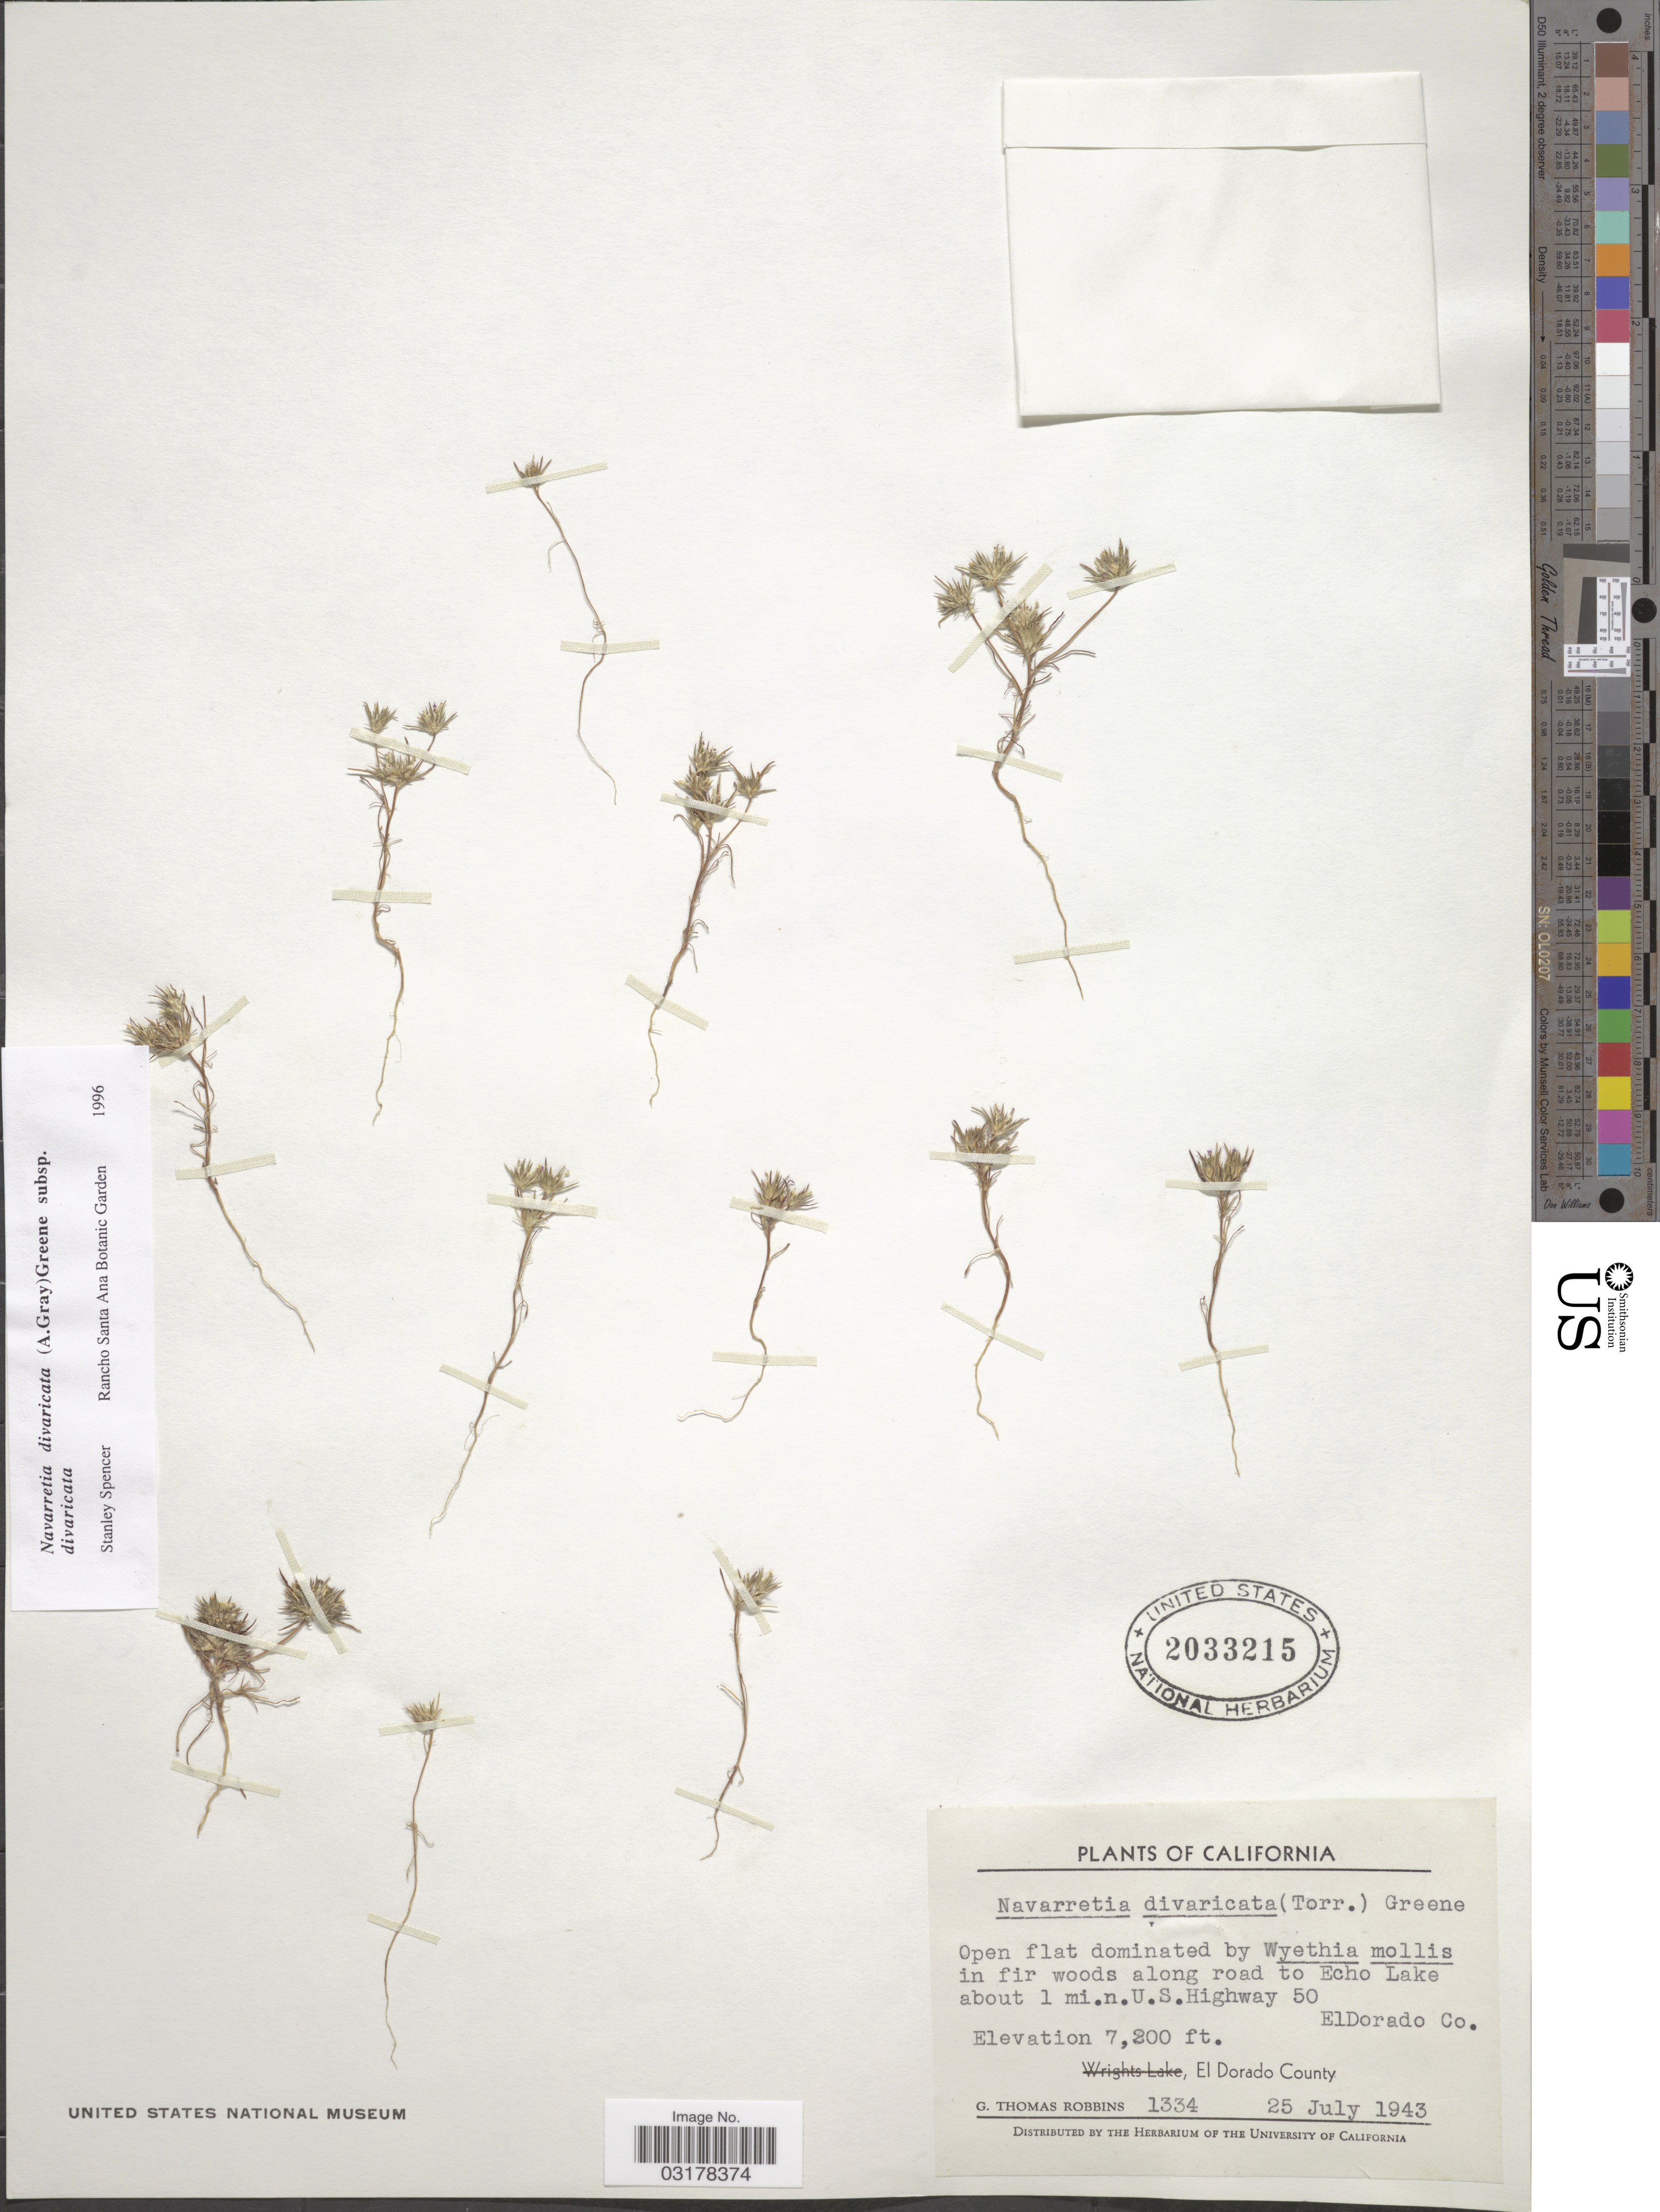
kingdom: Plantae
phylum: Tracheophyta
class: Magnoliopsida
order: Ericales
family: Polemoniaceae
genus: Navarretia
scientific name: Navarretia divaricata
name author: S.W. Greene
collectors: G. T. Robbins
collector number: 1334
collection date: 1943-07-25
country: United States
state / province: California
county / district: El Dorado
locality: Along road to Echo Lake about 1 mi. n. U. S. Highway 50. El Dorado County.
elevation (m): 2195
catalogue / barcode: US 2033215